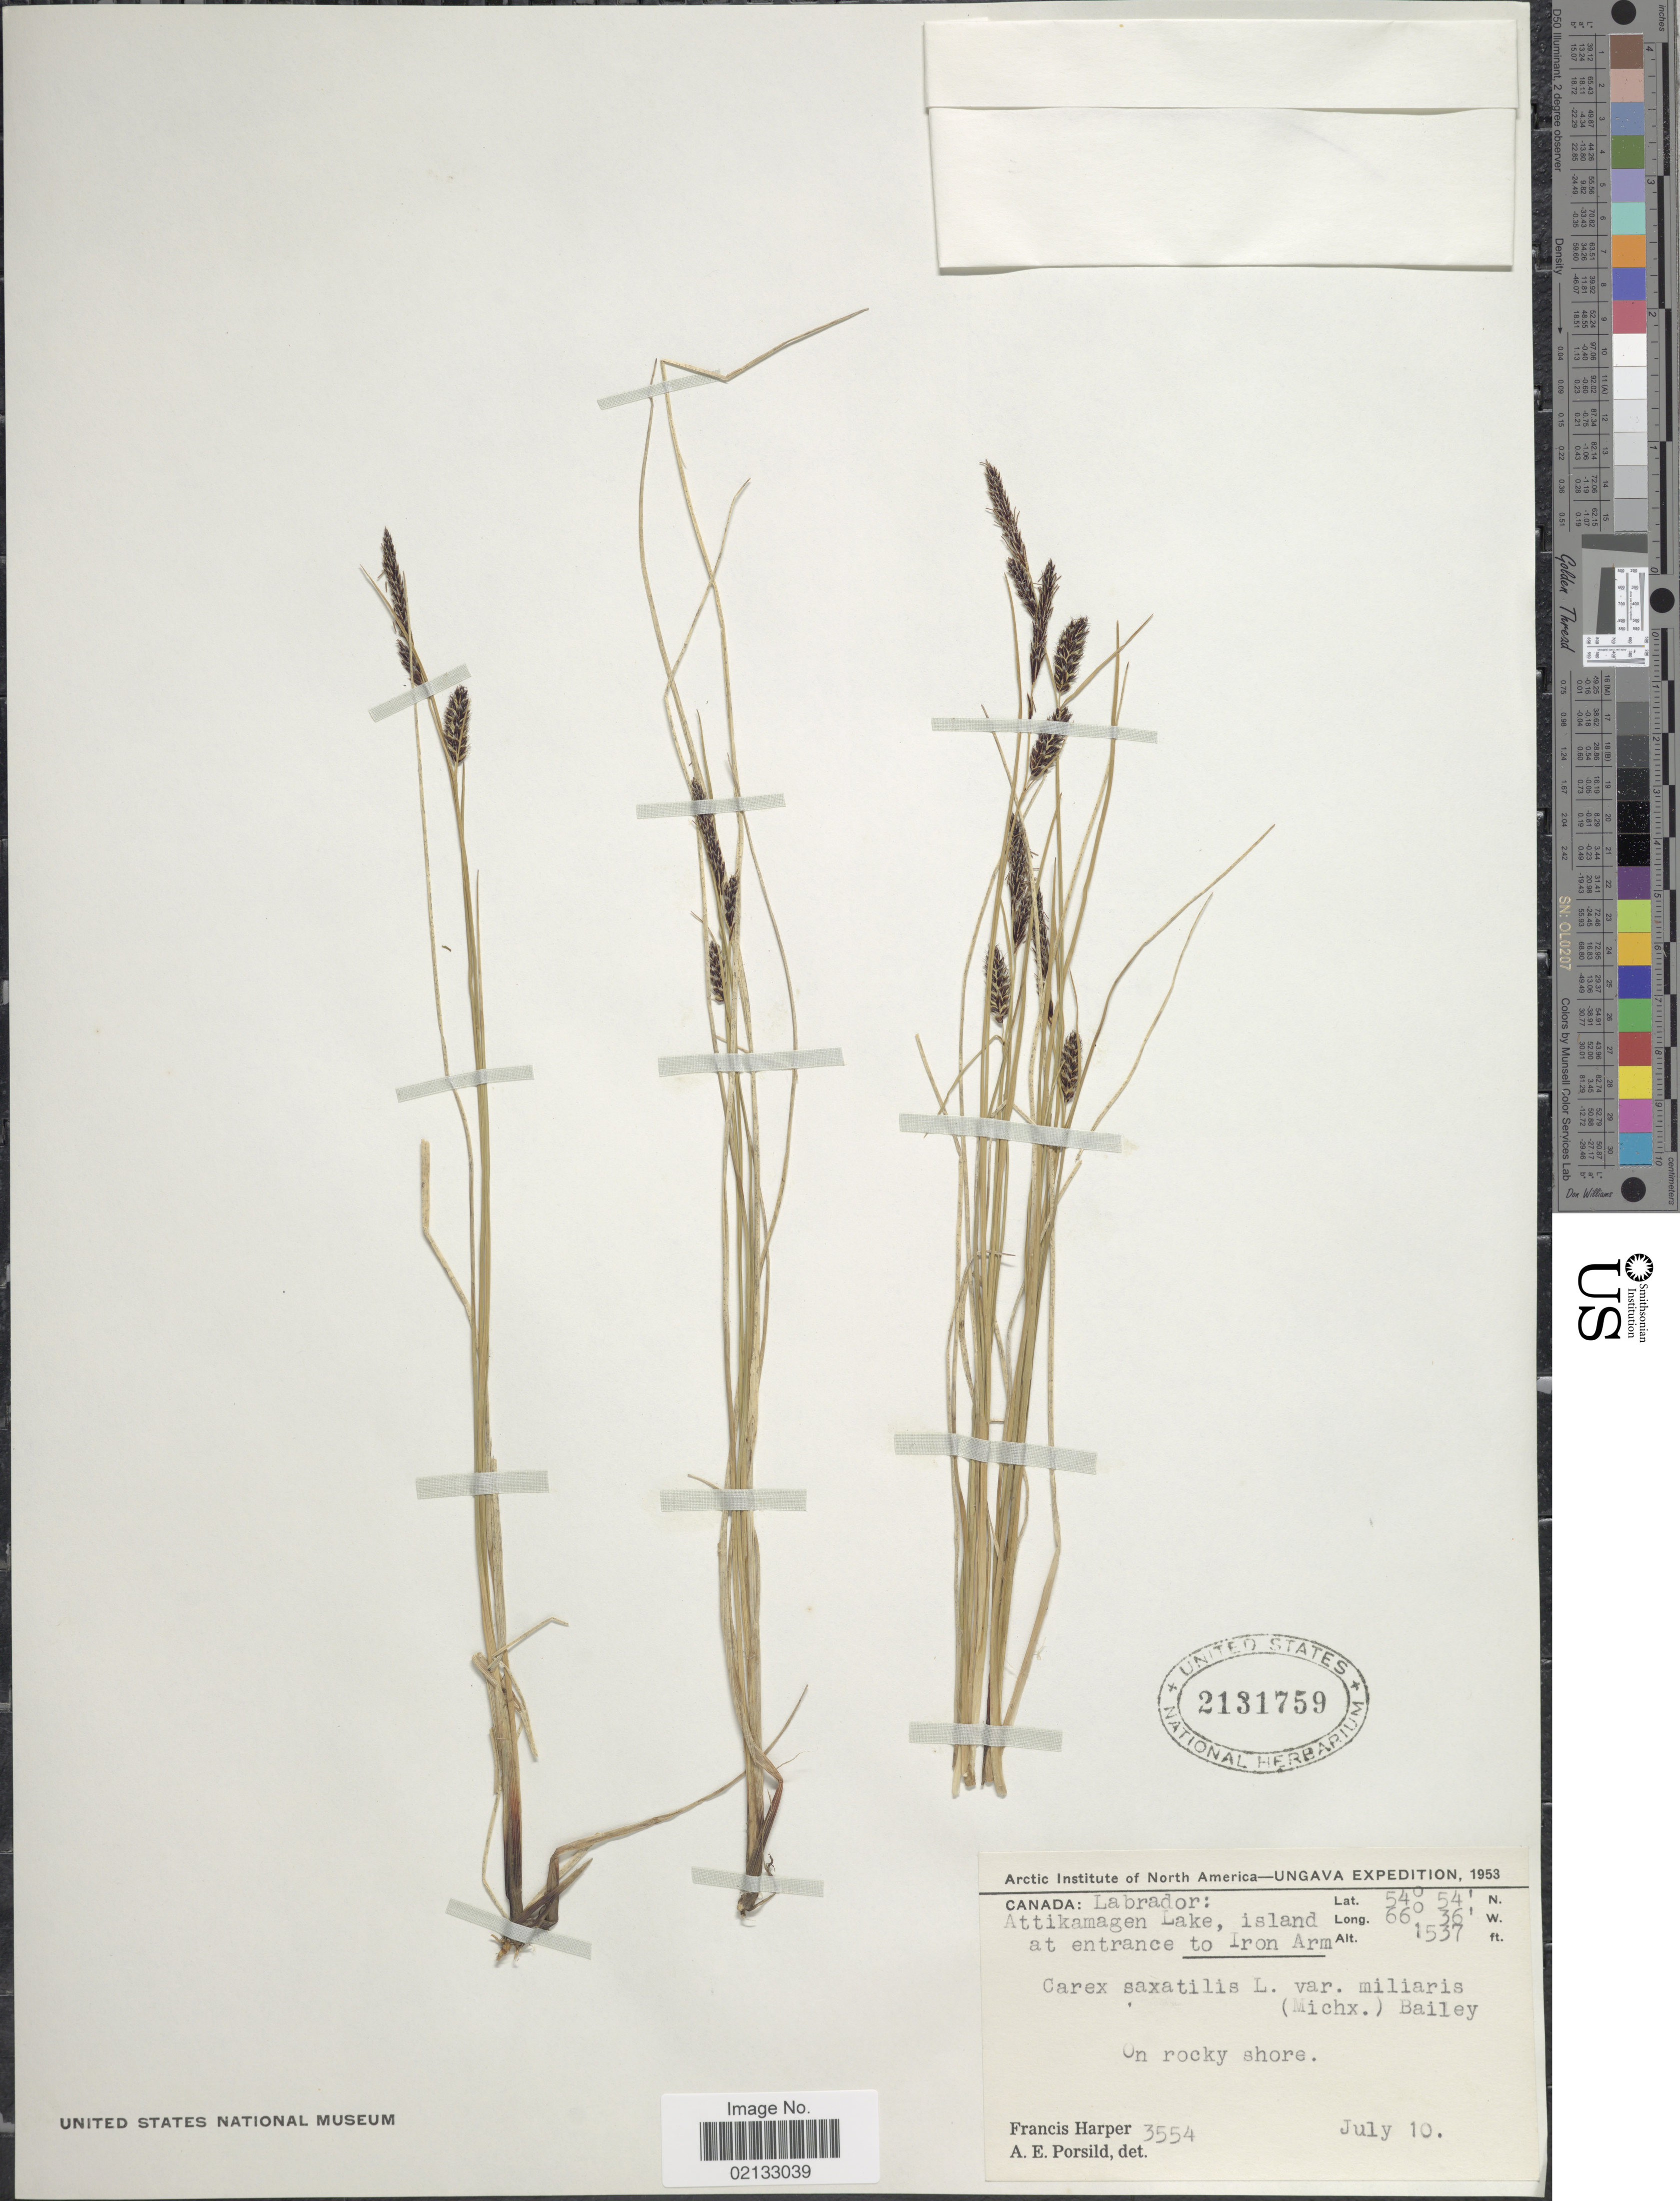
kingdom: Plantae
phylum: Tracheophyta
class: Liliopsida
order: Poales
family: Cyperaceae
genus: Carex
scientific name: Carex saxatilis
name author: L.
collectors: F. Harper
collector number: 3554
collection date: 1953-07-10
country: Canada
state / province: Newfoundland and Labrador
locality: Ungava. Labrador: Attikamagen Lake, island at entrance to Iron Arm. on rocky shore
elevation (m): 468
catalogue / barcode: US 2131759